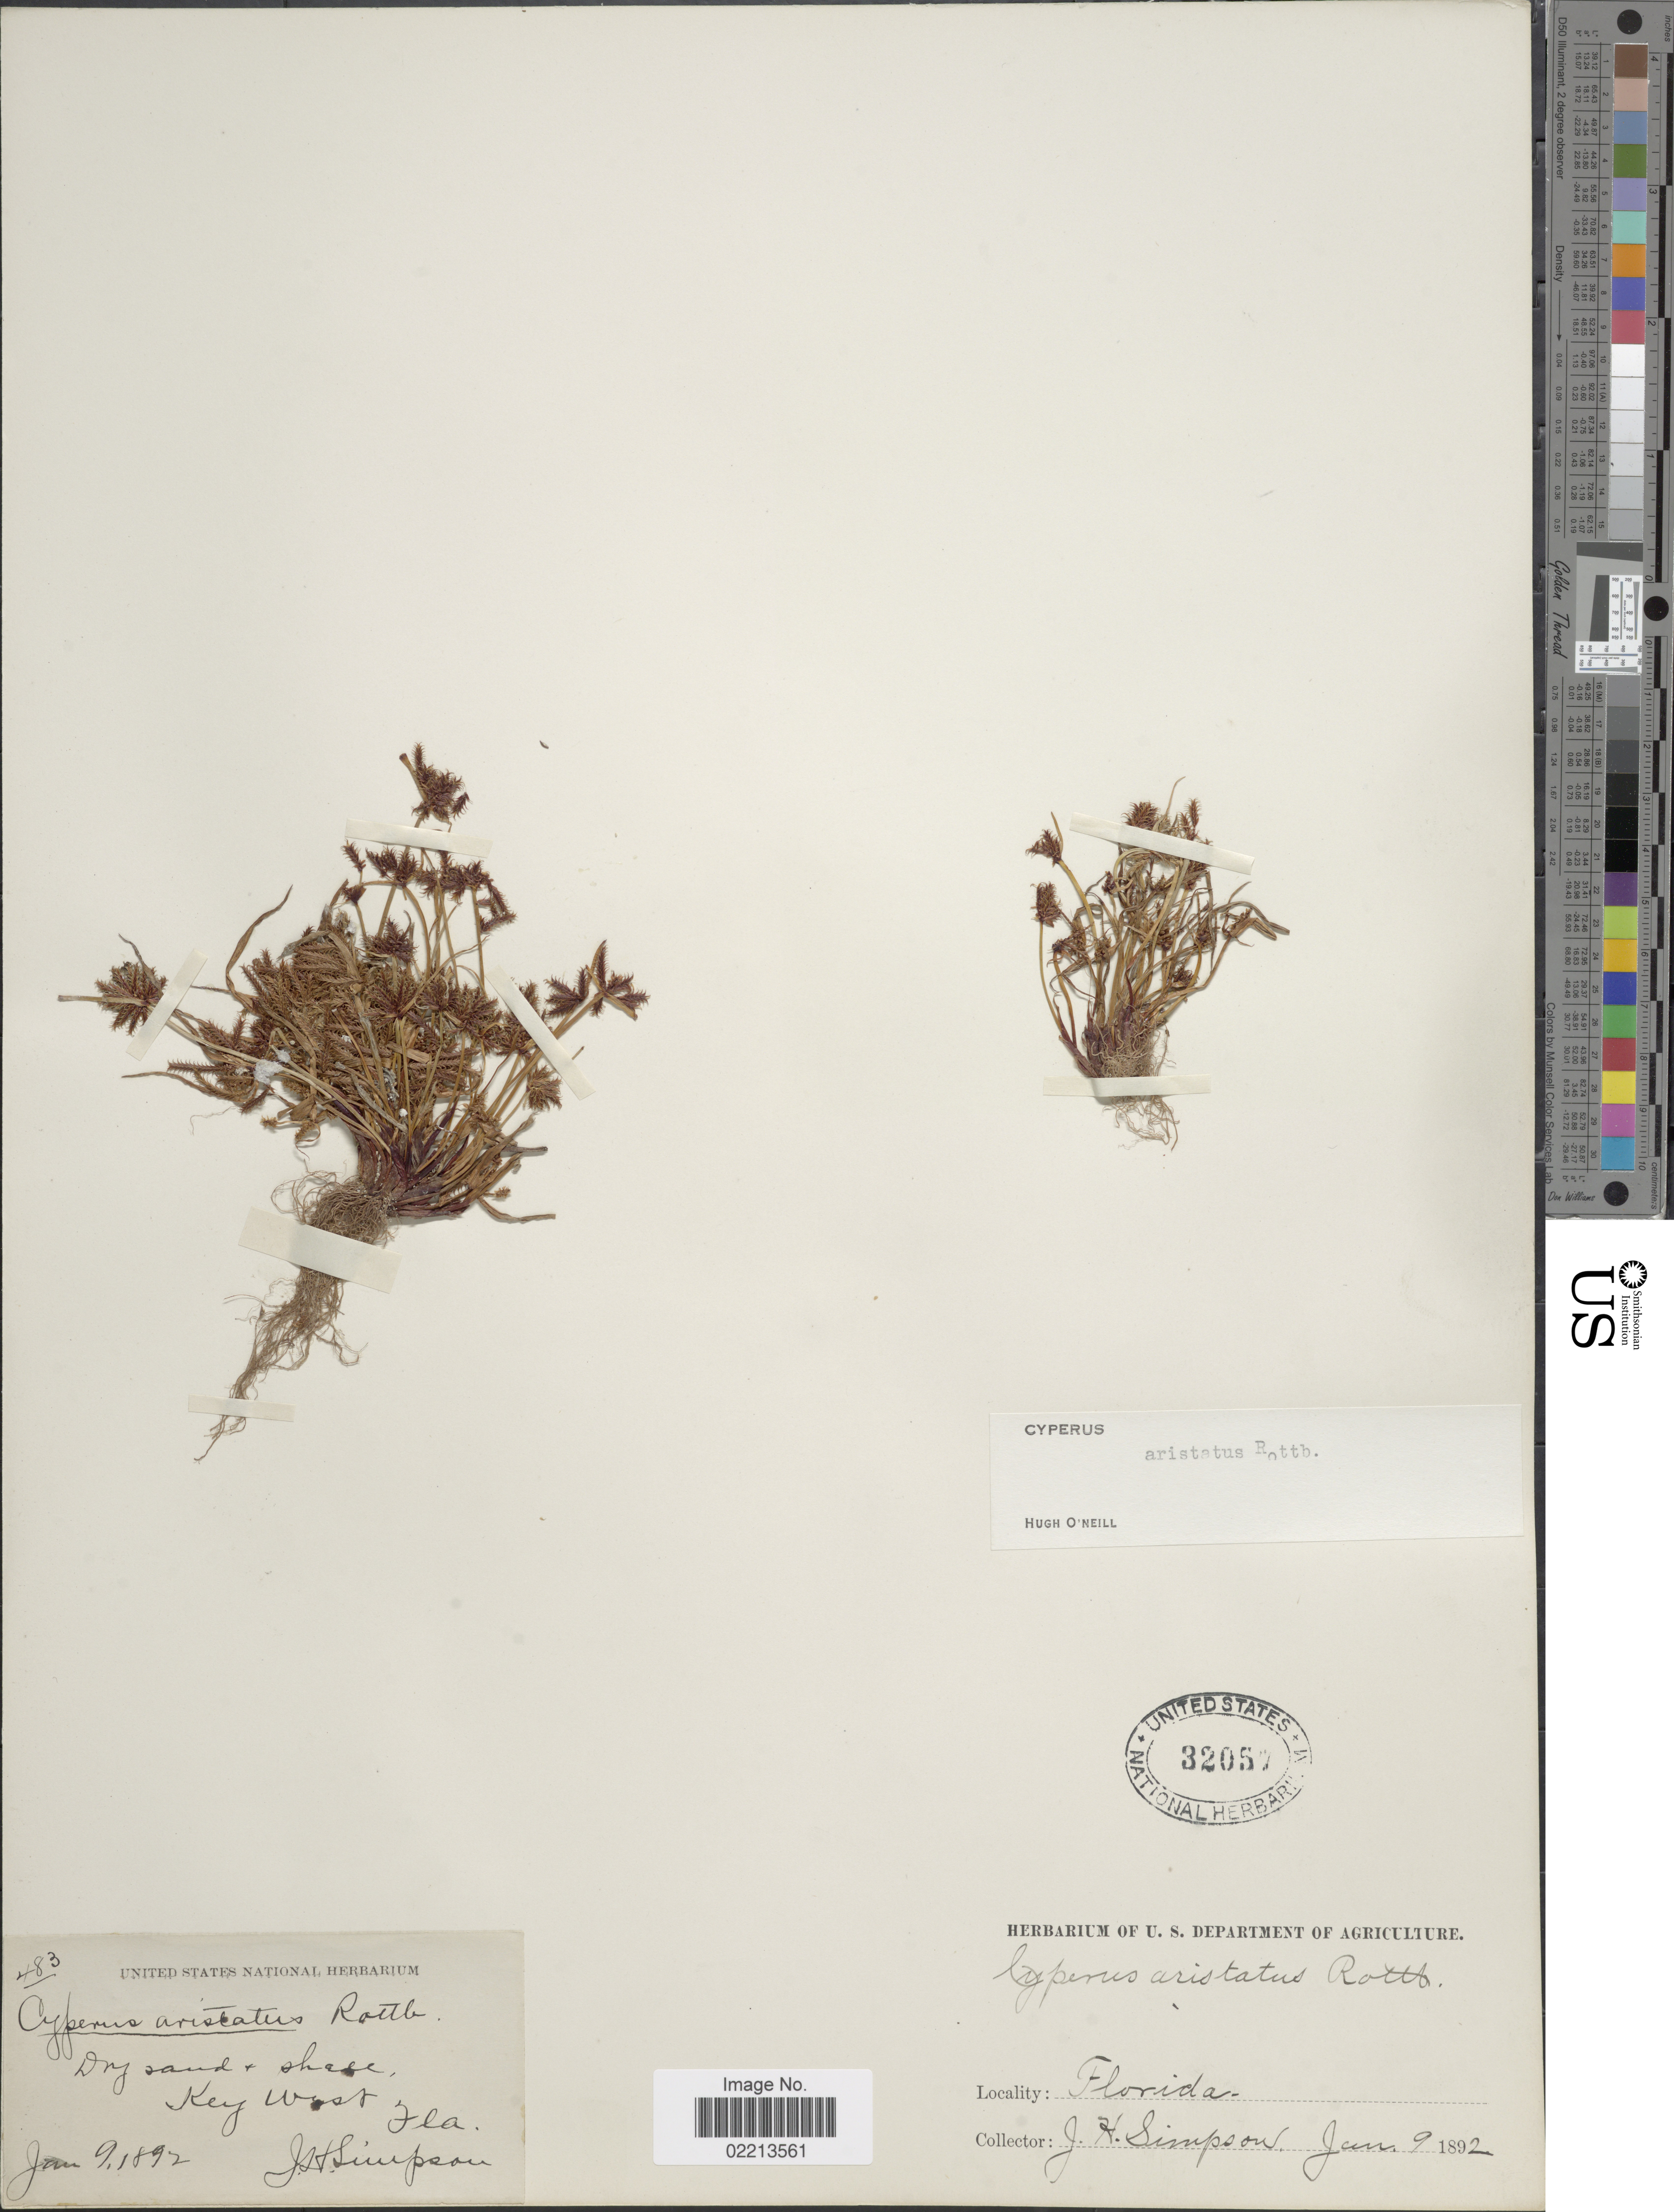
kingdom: Plantae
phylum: Tracheophyta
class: Liliopsida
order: Poales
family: Cyperaceae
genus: Cyperus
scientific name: Cyperus squarrosus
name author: L.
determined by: Strong, Mark T., (BOT), Smithsonian Institution - National Museum of Natural History (UNITED STATES)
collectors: J. H. Simpson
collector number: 483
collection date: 1892-01-09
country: United States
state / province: Florida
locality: Key West, Fla.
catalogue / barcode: US 32057